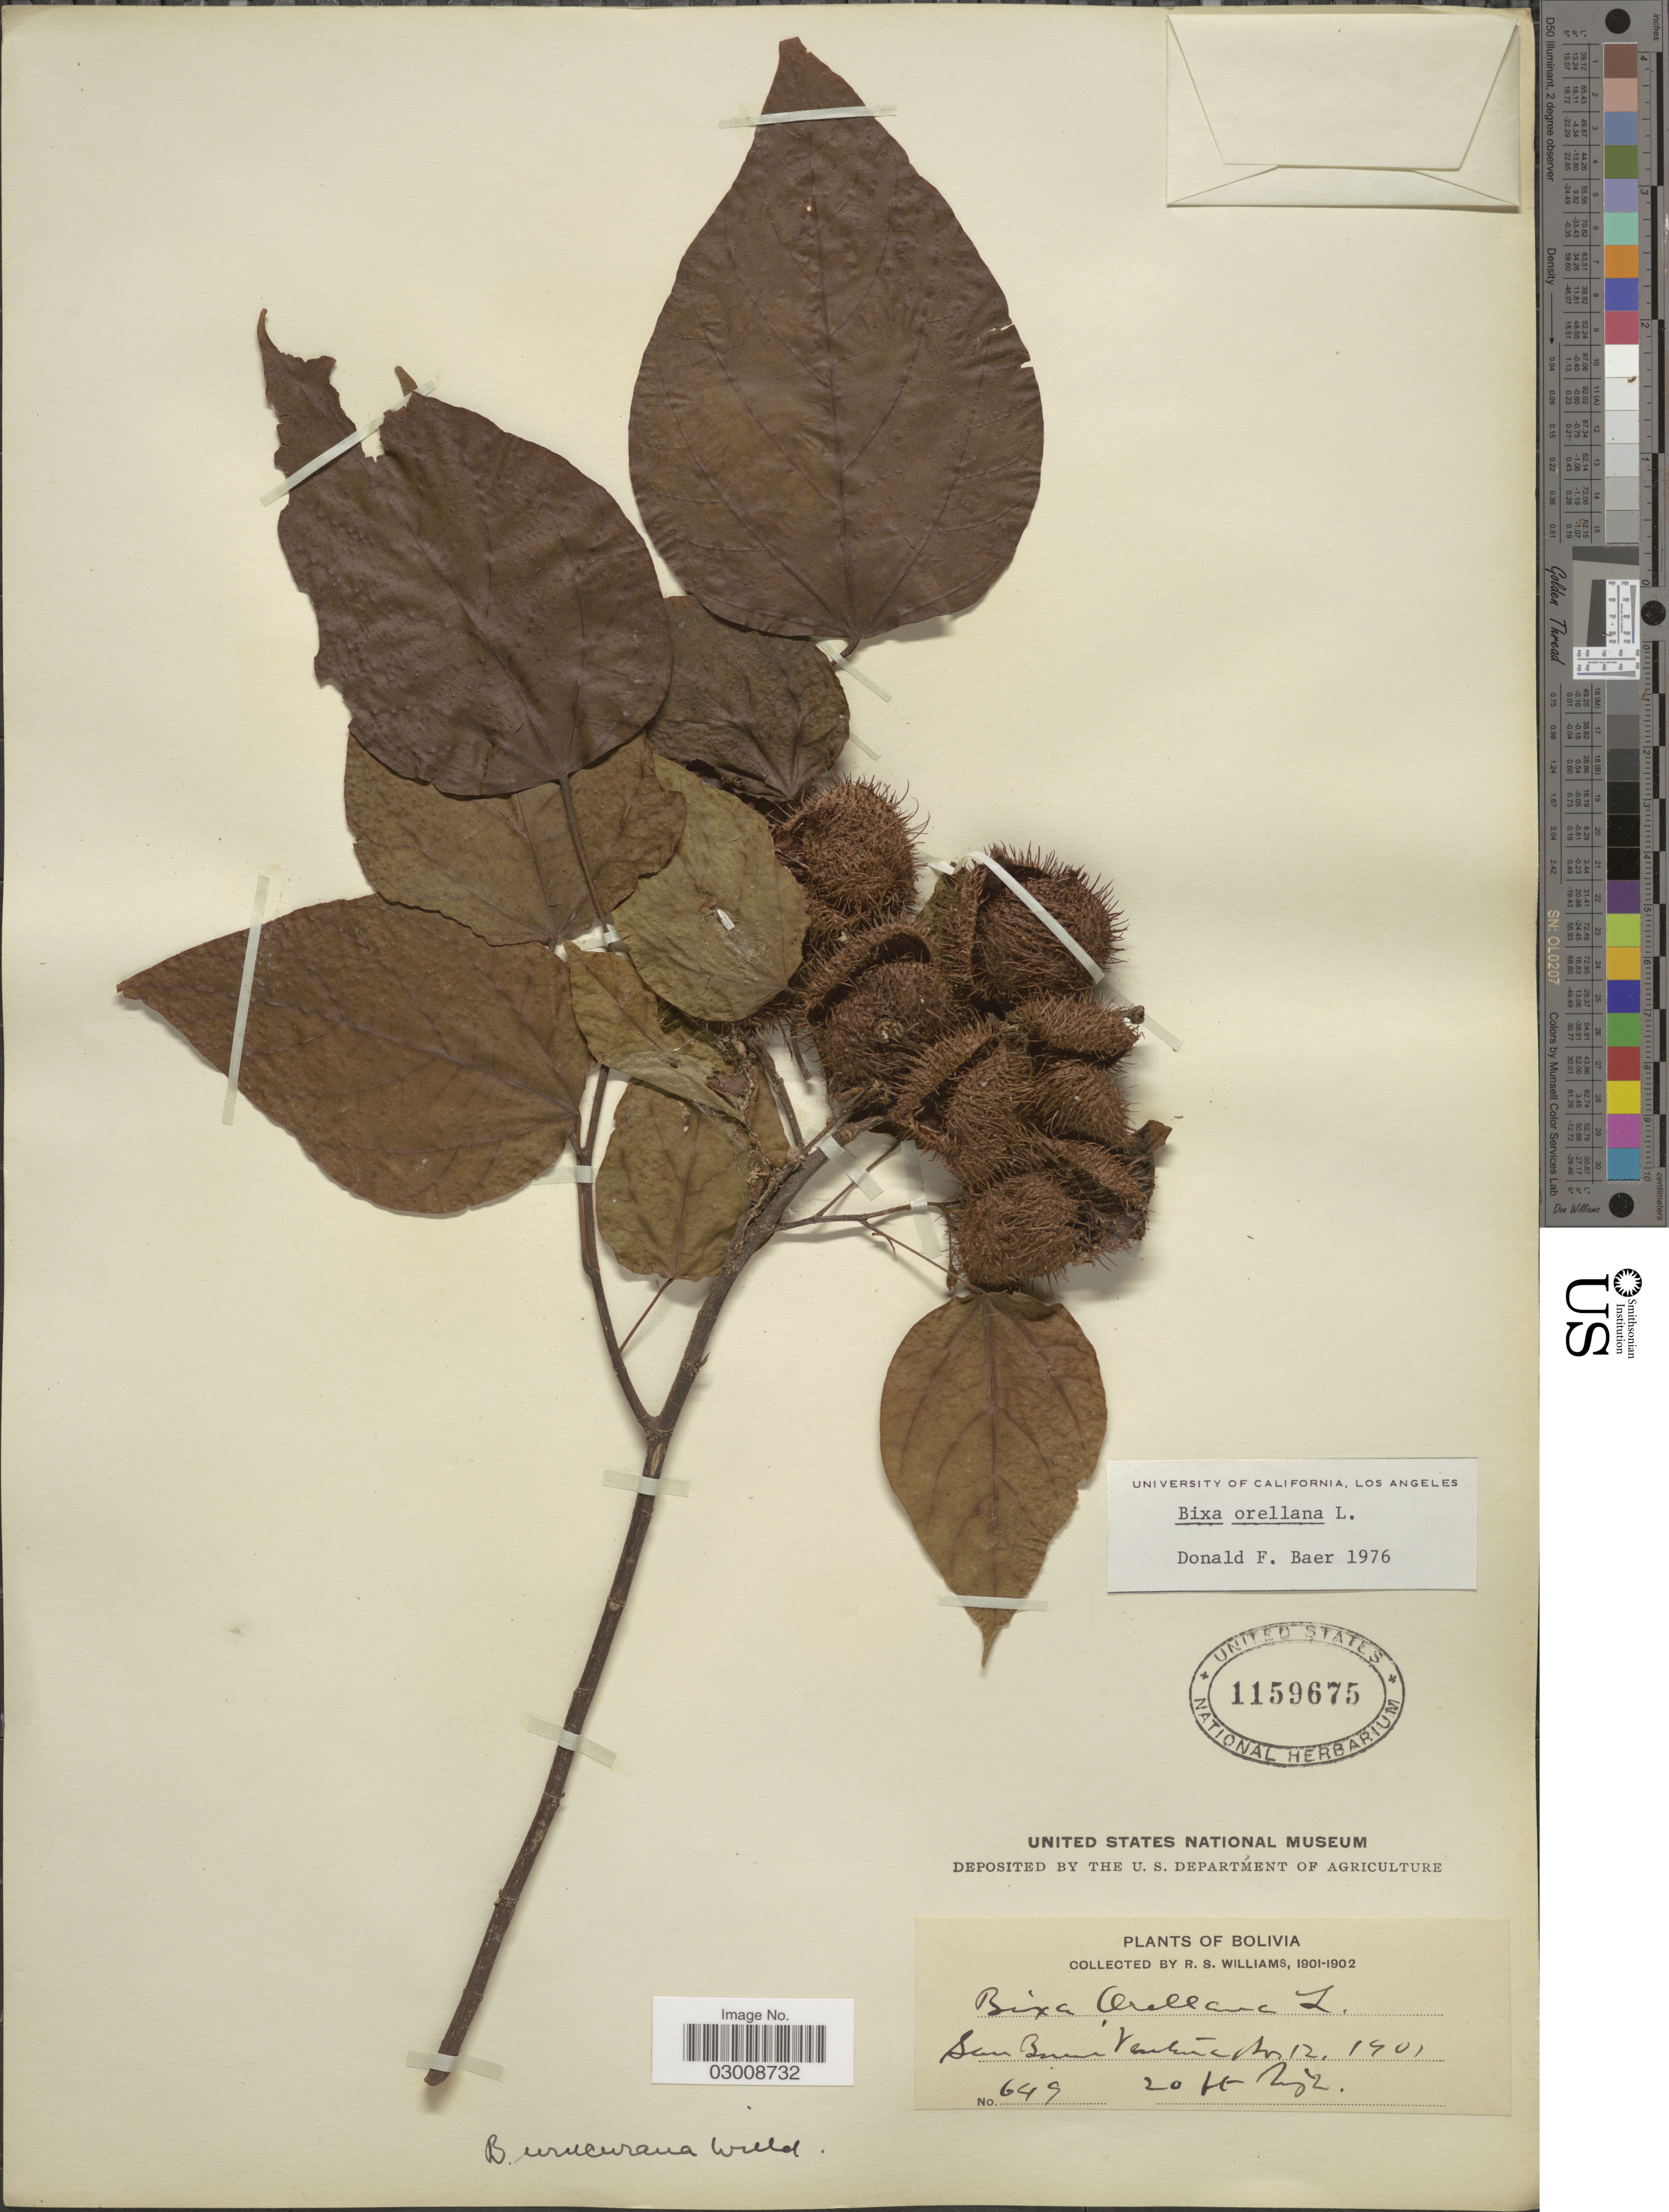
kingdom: Plantae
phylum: Tracheophyta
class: Magnoliopsida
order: Malvales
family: Bixaceae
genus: Bixa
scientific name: Bixa orellana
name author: L.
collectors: R. S. Williams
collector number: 649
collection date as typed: Nov. 12, 1901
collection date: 1901-11-12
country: Bolivia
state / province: La Paz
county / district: Iturralde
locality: San Buena Ventura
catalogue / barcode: US 1159675